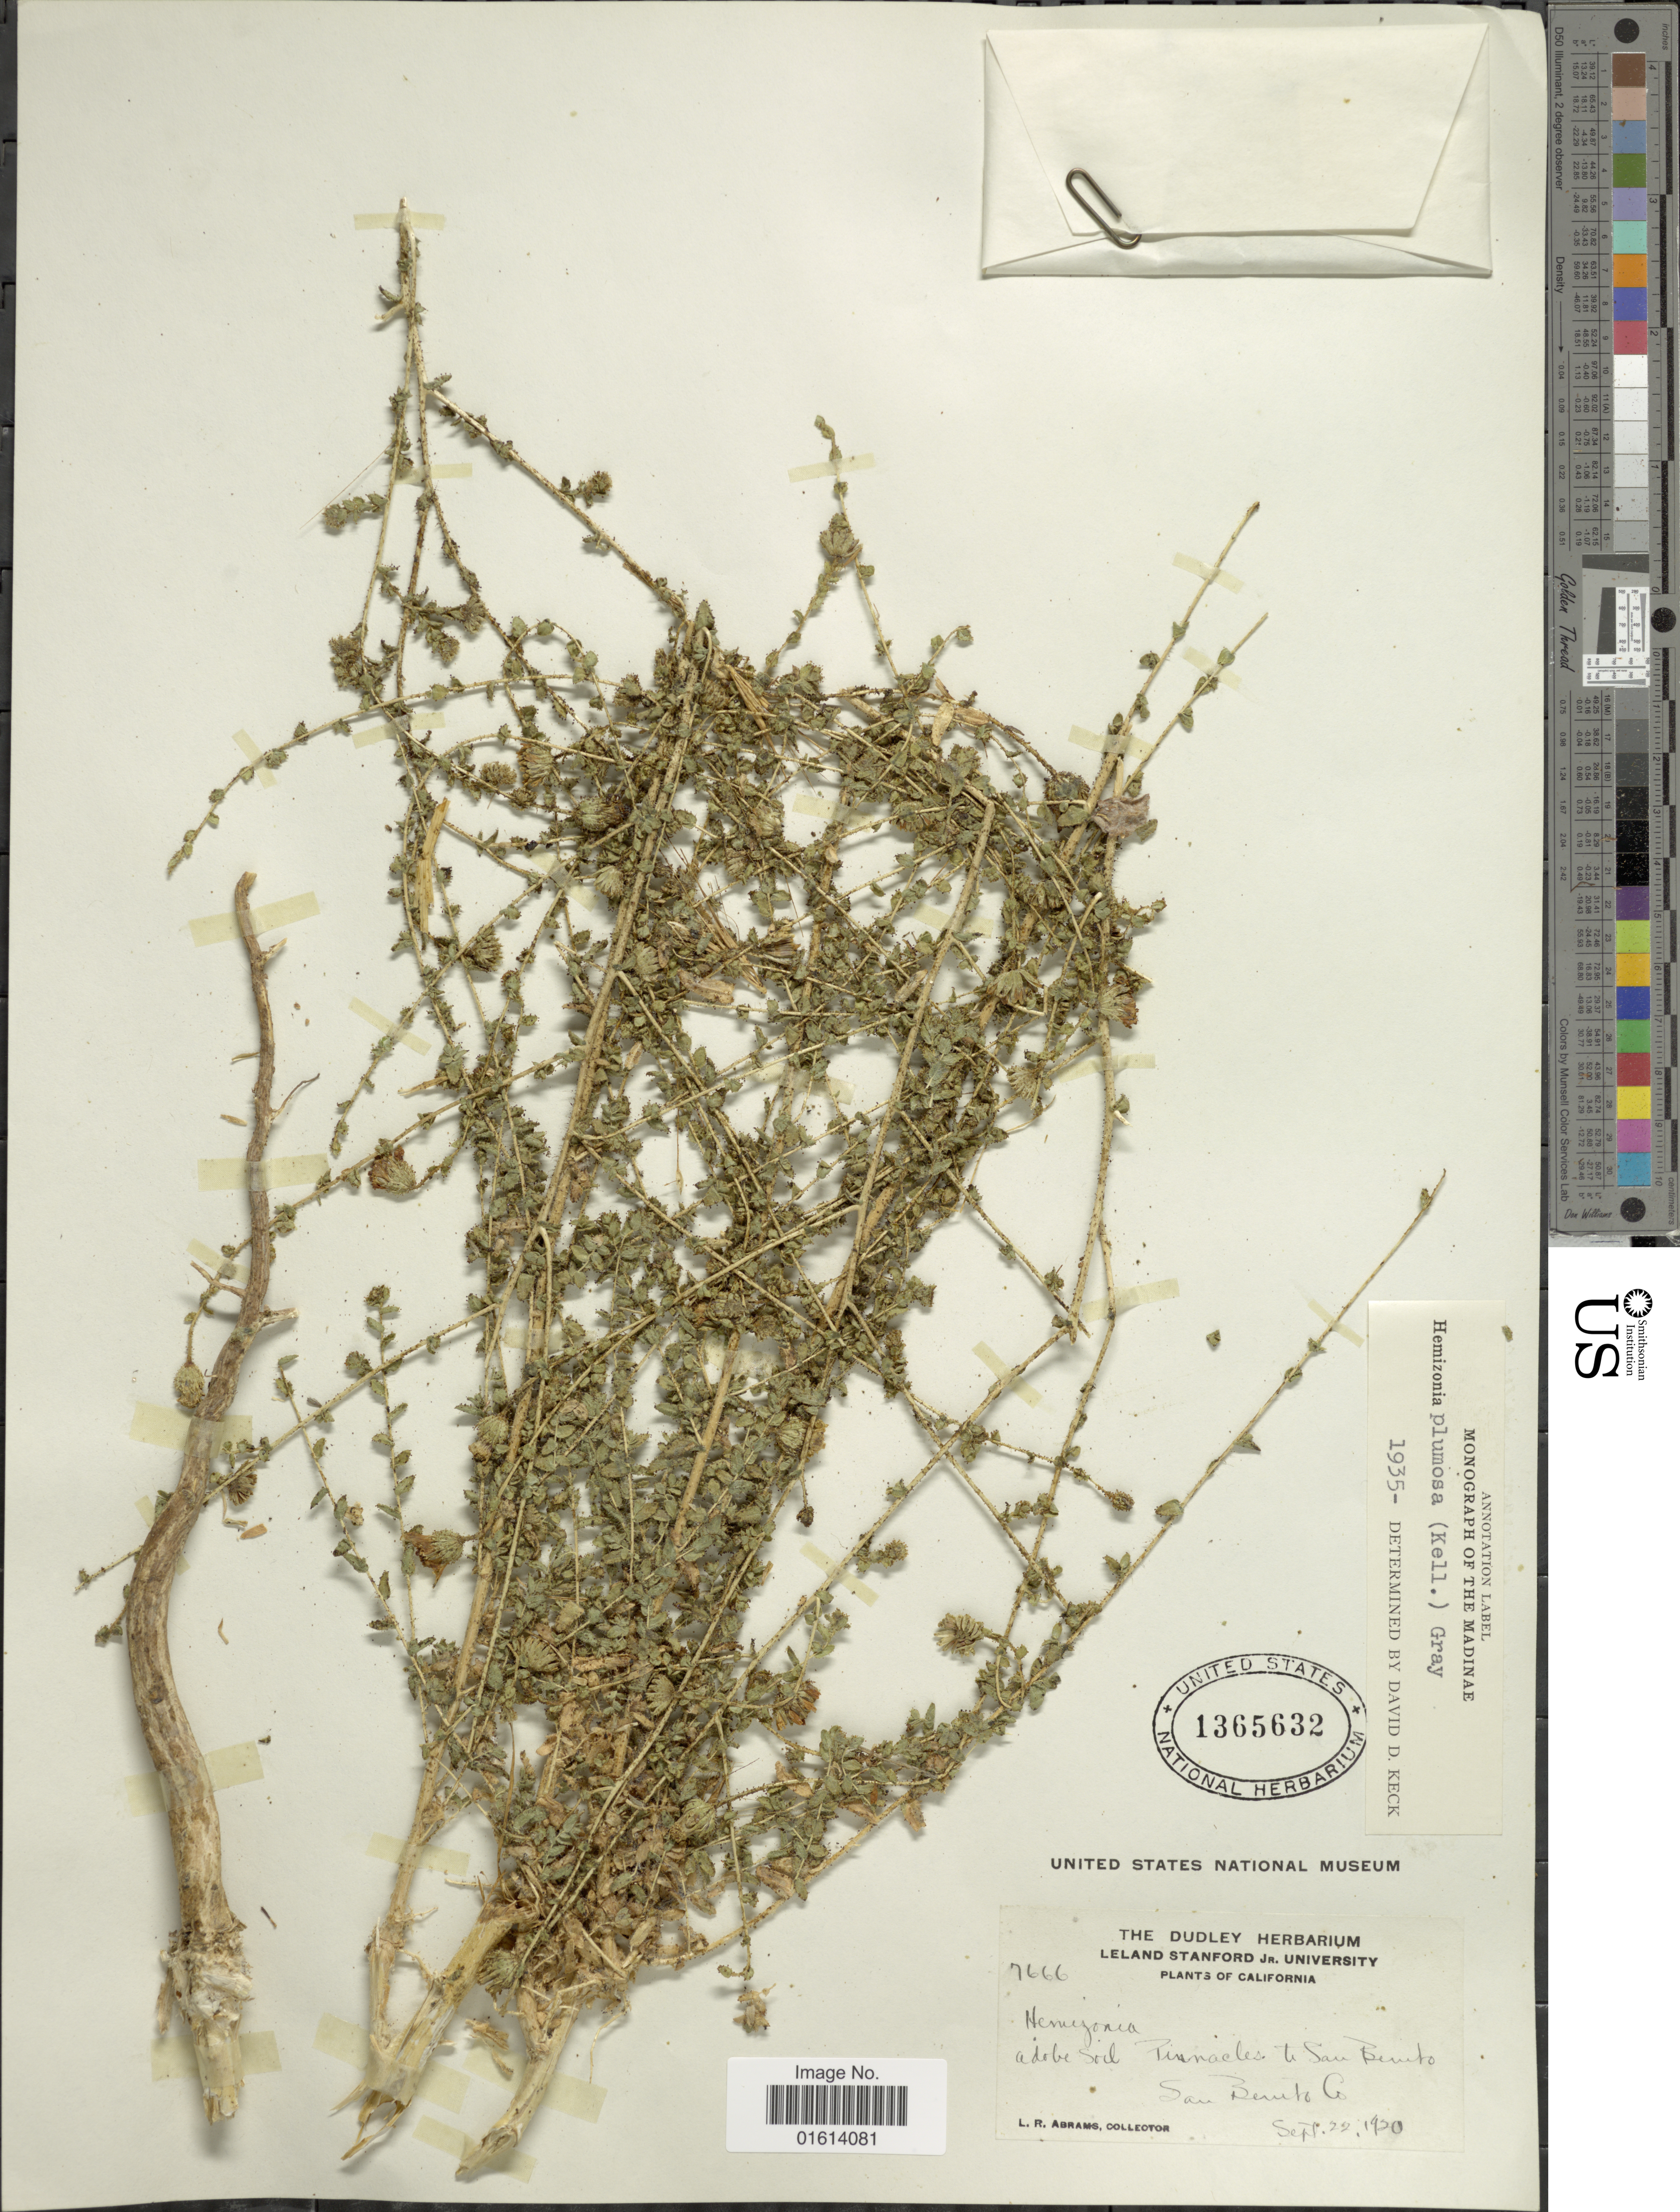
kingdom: Plantae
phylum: Tracheophyta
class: Magnoliopsida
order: Asterales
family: Asteraceae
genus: Blepharizonia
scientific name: Blepharizonia plumosa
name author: (Kellogg) Greene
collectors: L. Abrams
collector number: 7666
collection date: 1920-09-22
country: United States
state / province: California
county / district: San Benito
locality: Adobe soil, Pinnacles to San Benito, San Benito Co.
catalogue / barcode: US 1365632